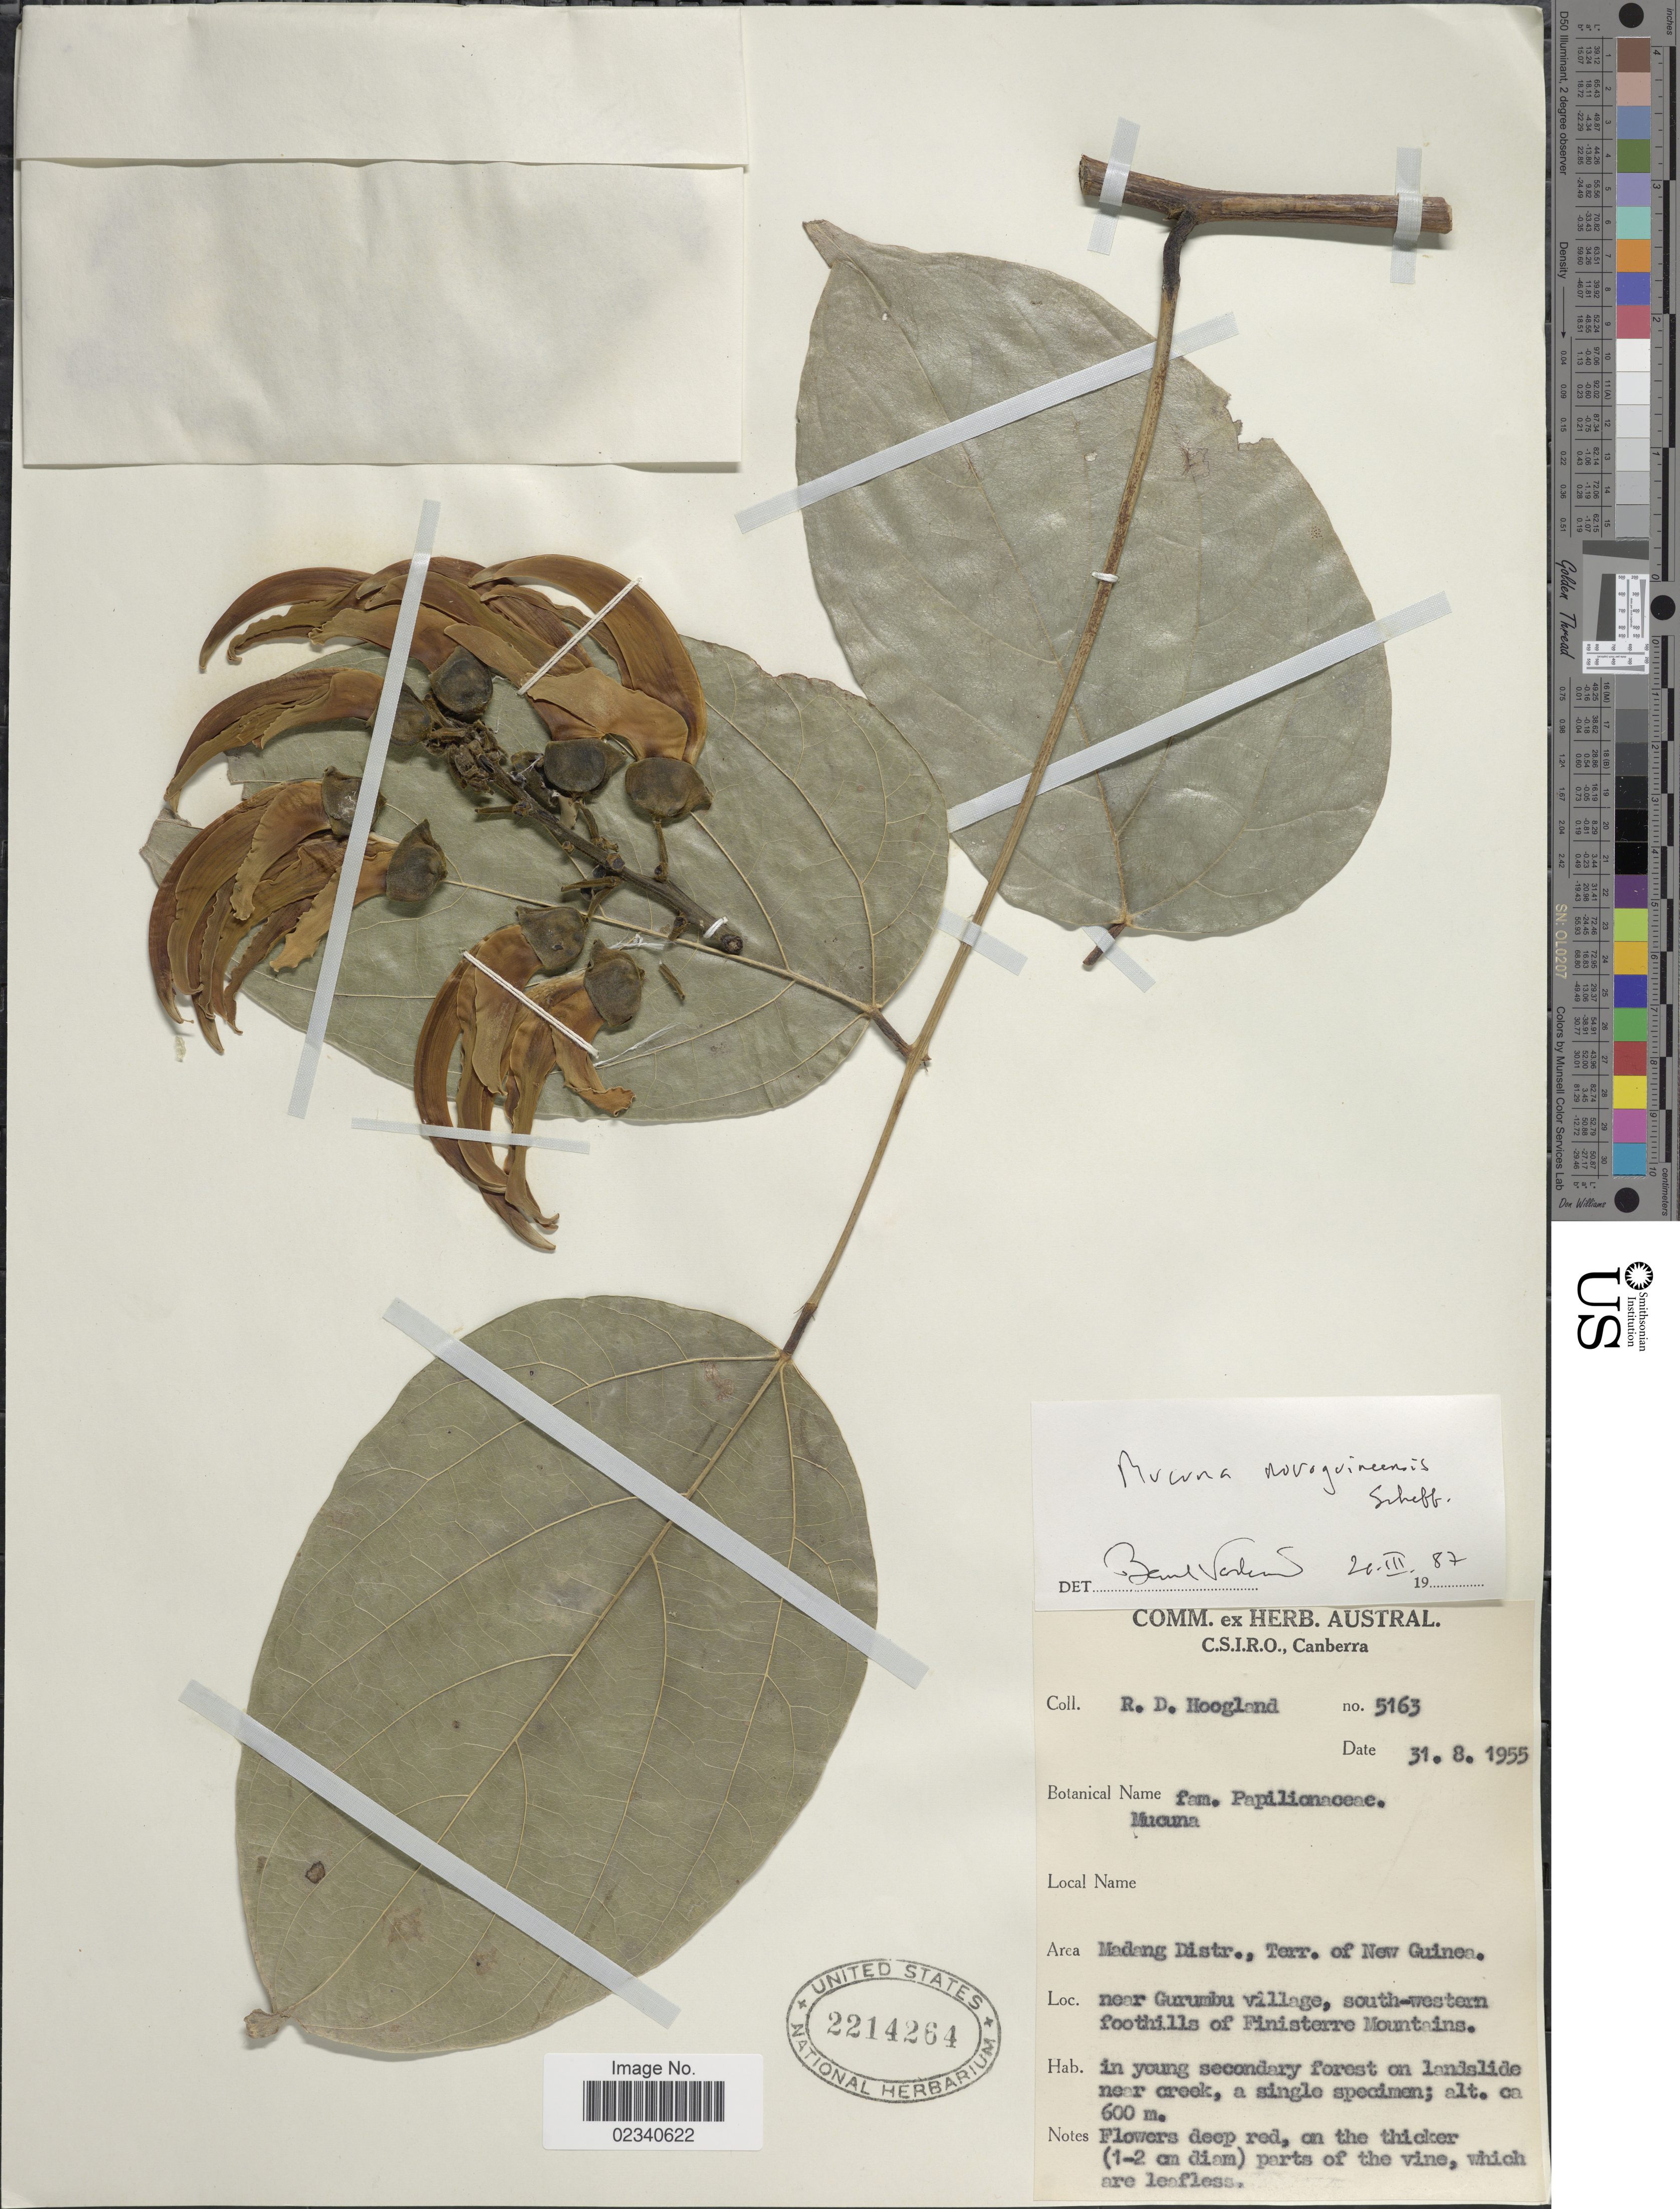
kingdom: Plantae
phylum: Tracheophyta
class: Magnoliopsida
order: Fabales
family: Fabaceae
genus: Mucuna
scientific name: Mucuna nova-guineensis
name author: Scheff.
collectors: R. D. Hoogland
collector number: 5163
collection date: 1955-08-31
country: Papua New Guinea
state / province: Madang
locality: Terr. of New Guinea. near Gurumbu village, south-western foothills of Finisterre Mountains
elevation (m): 600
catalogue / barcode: US 2214264